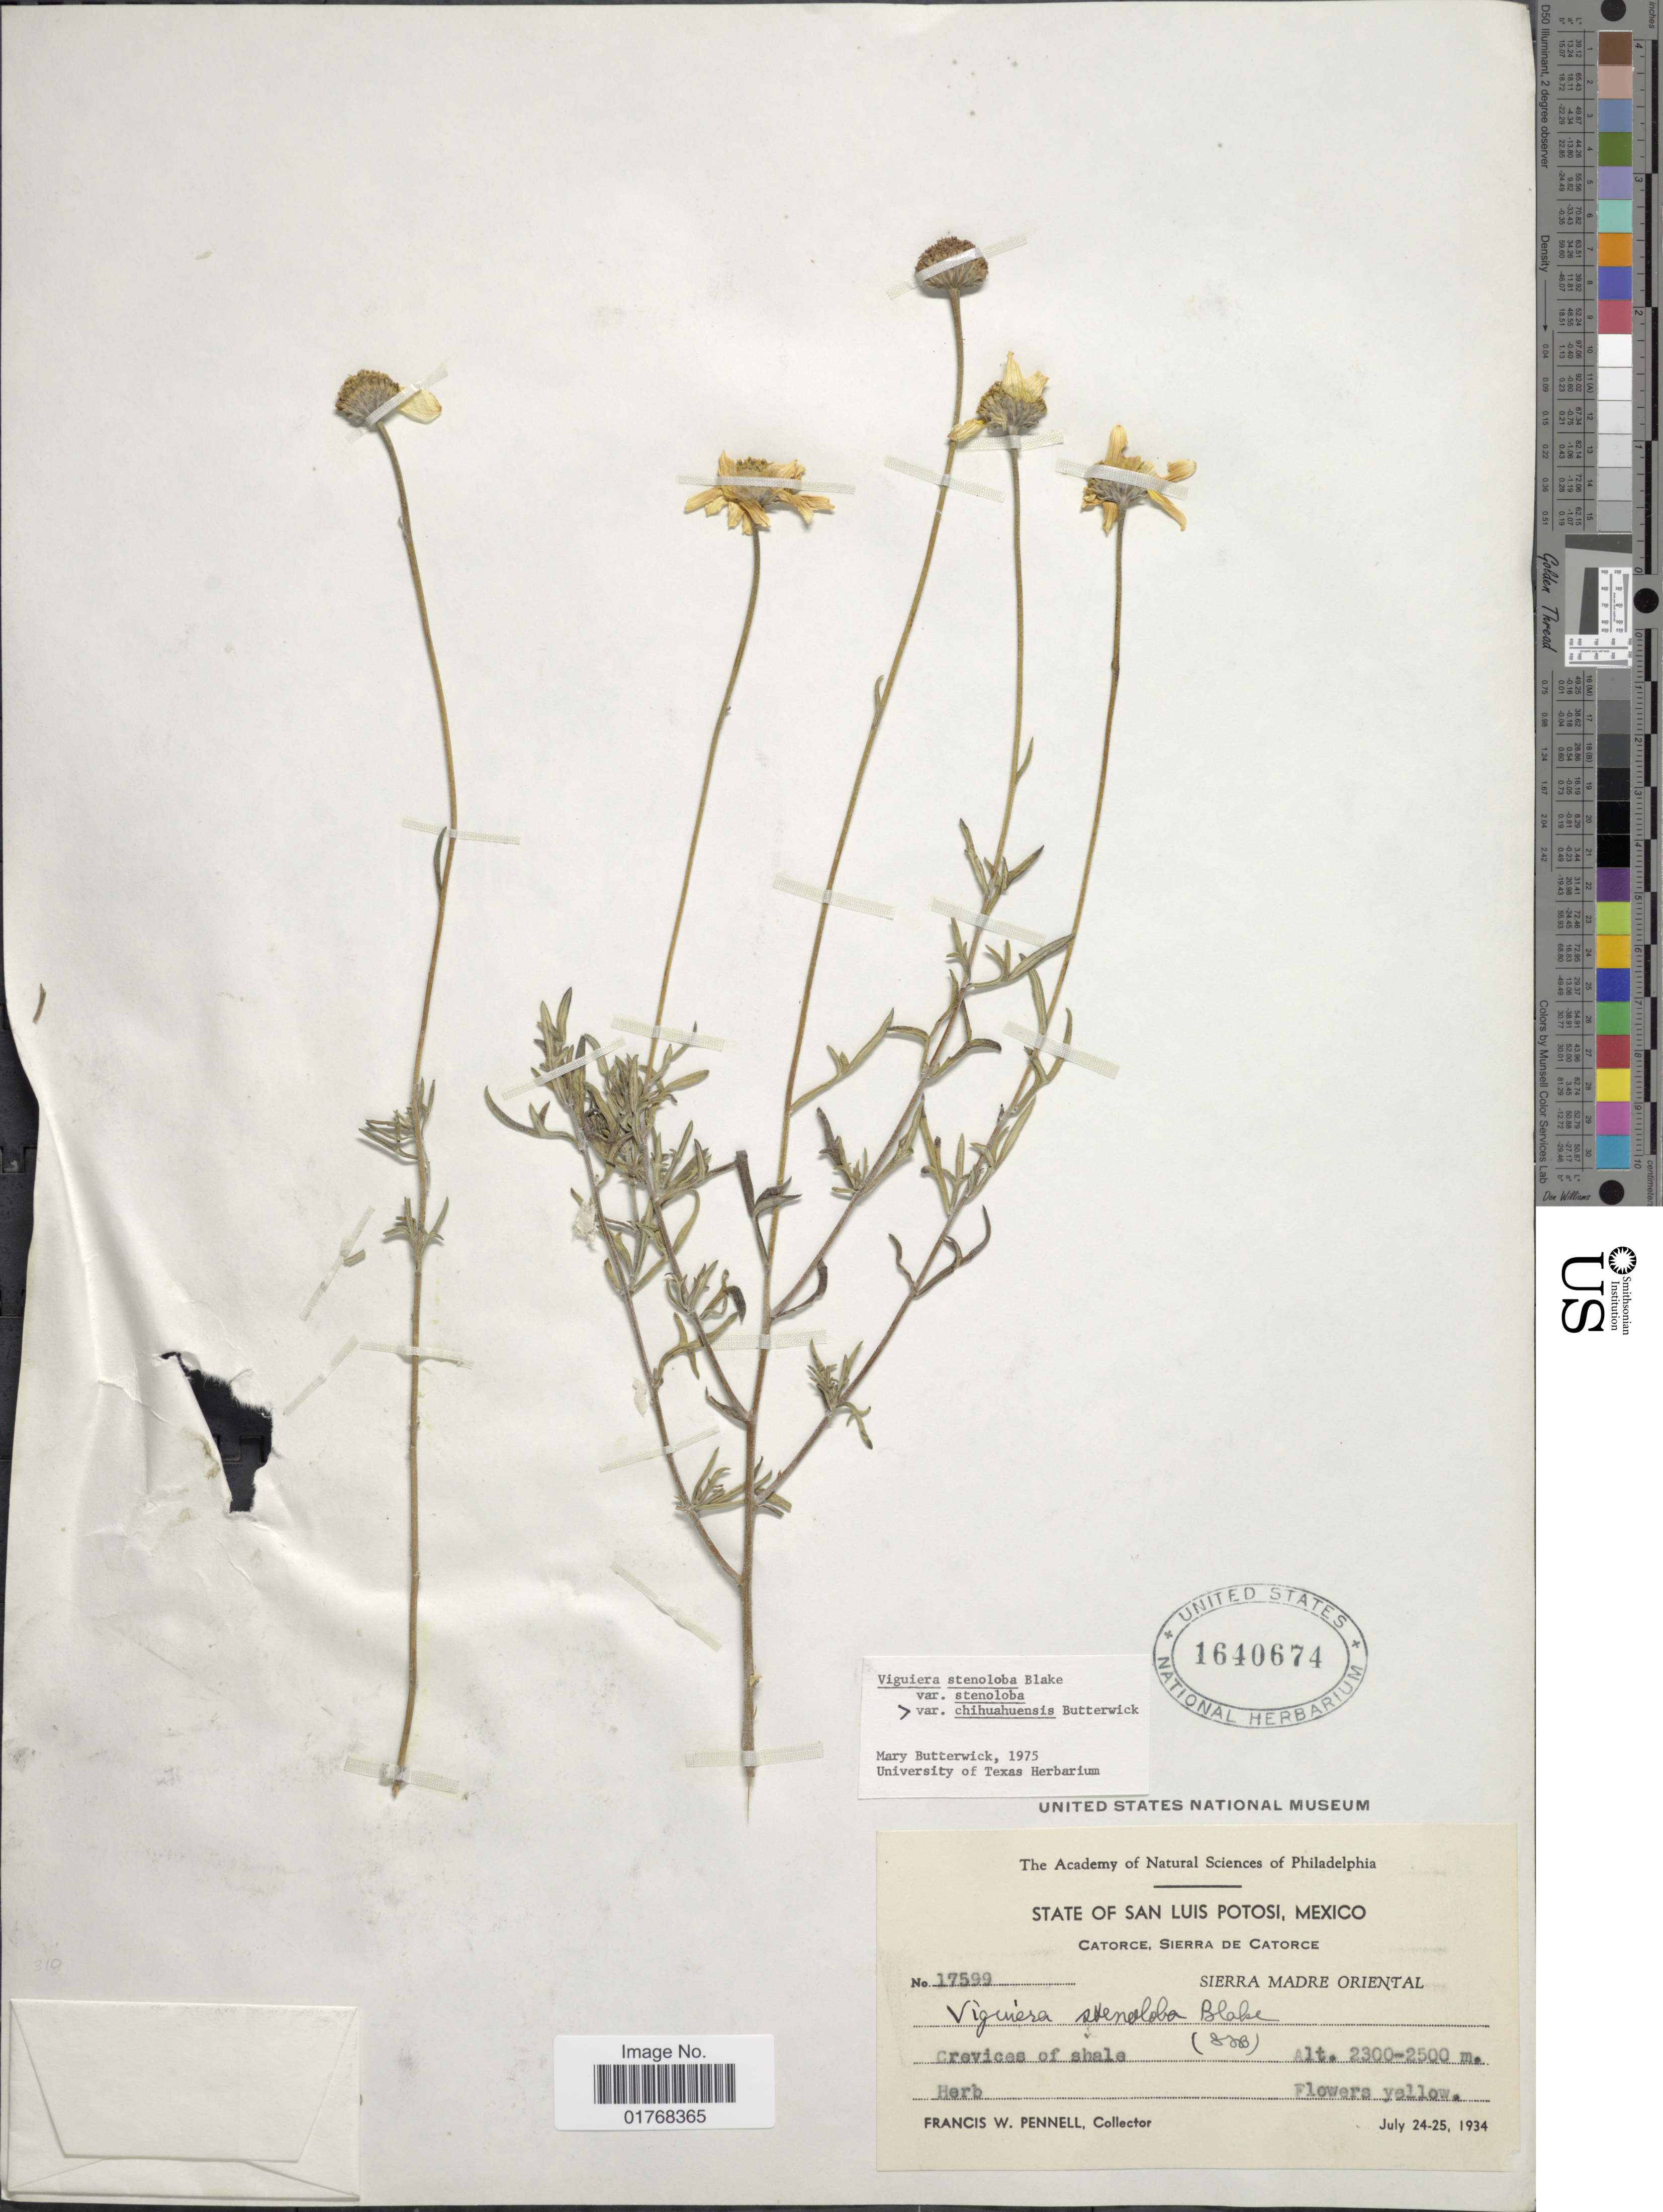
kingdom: Plantae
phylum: Tracheophyta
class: Magnoliopsida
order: Asterales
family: Asteraceae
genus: Viguiera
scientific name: Viguiera stenoloba var. chihuahuensis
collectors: F. W. Pennell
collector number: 17599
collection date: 1934-07-24/1934-07-25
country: Mexico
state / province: San Luis Potosí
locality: Catorce, Sierra de Catorce, Sierra Madre Oriental, Crevices of shale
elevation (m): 2300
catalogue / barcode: US 1640674